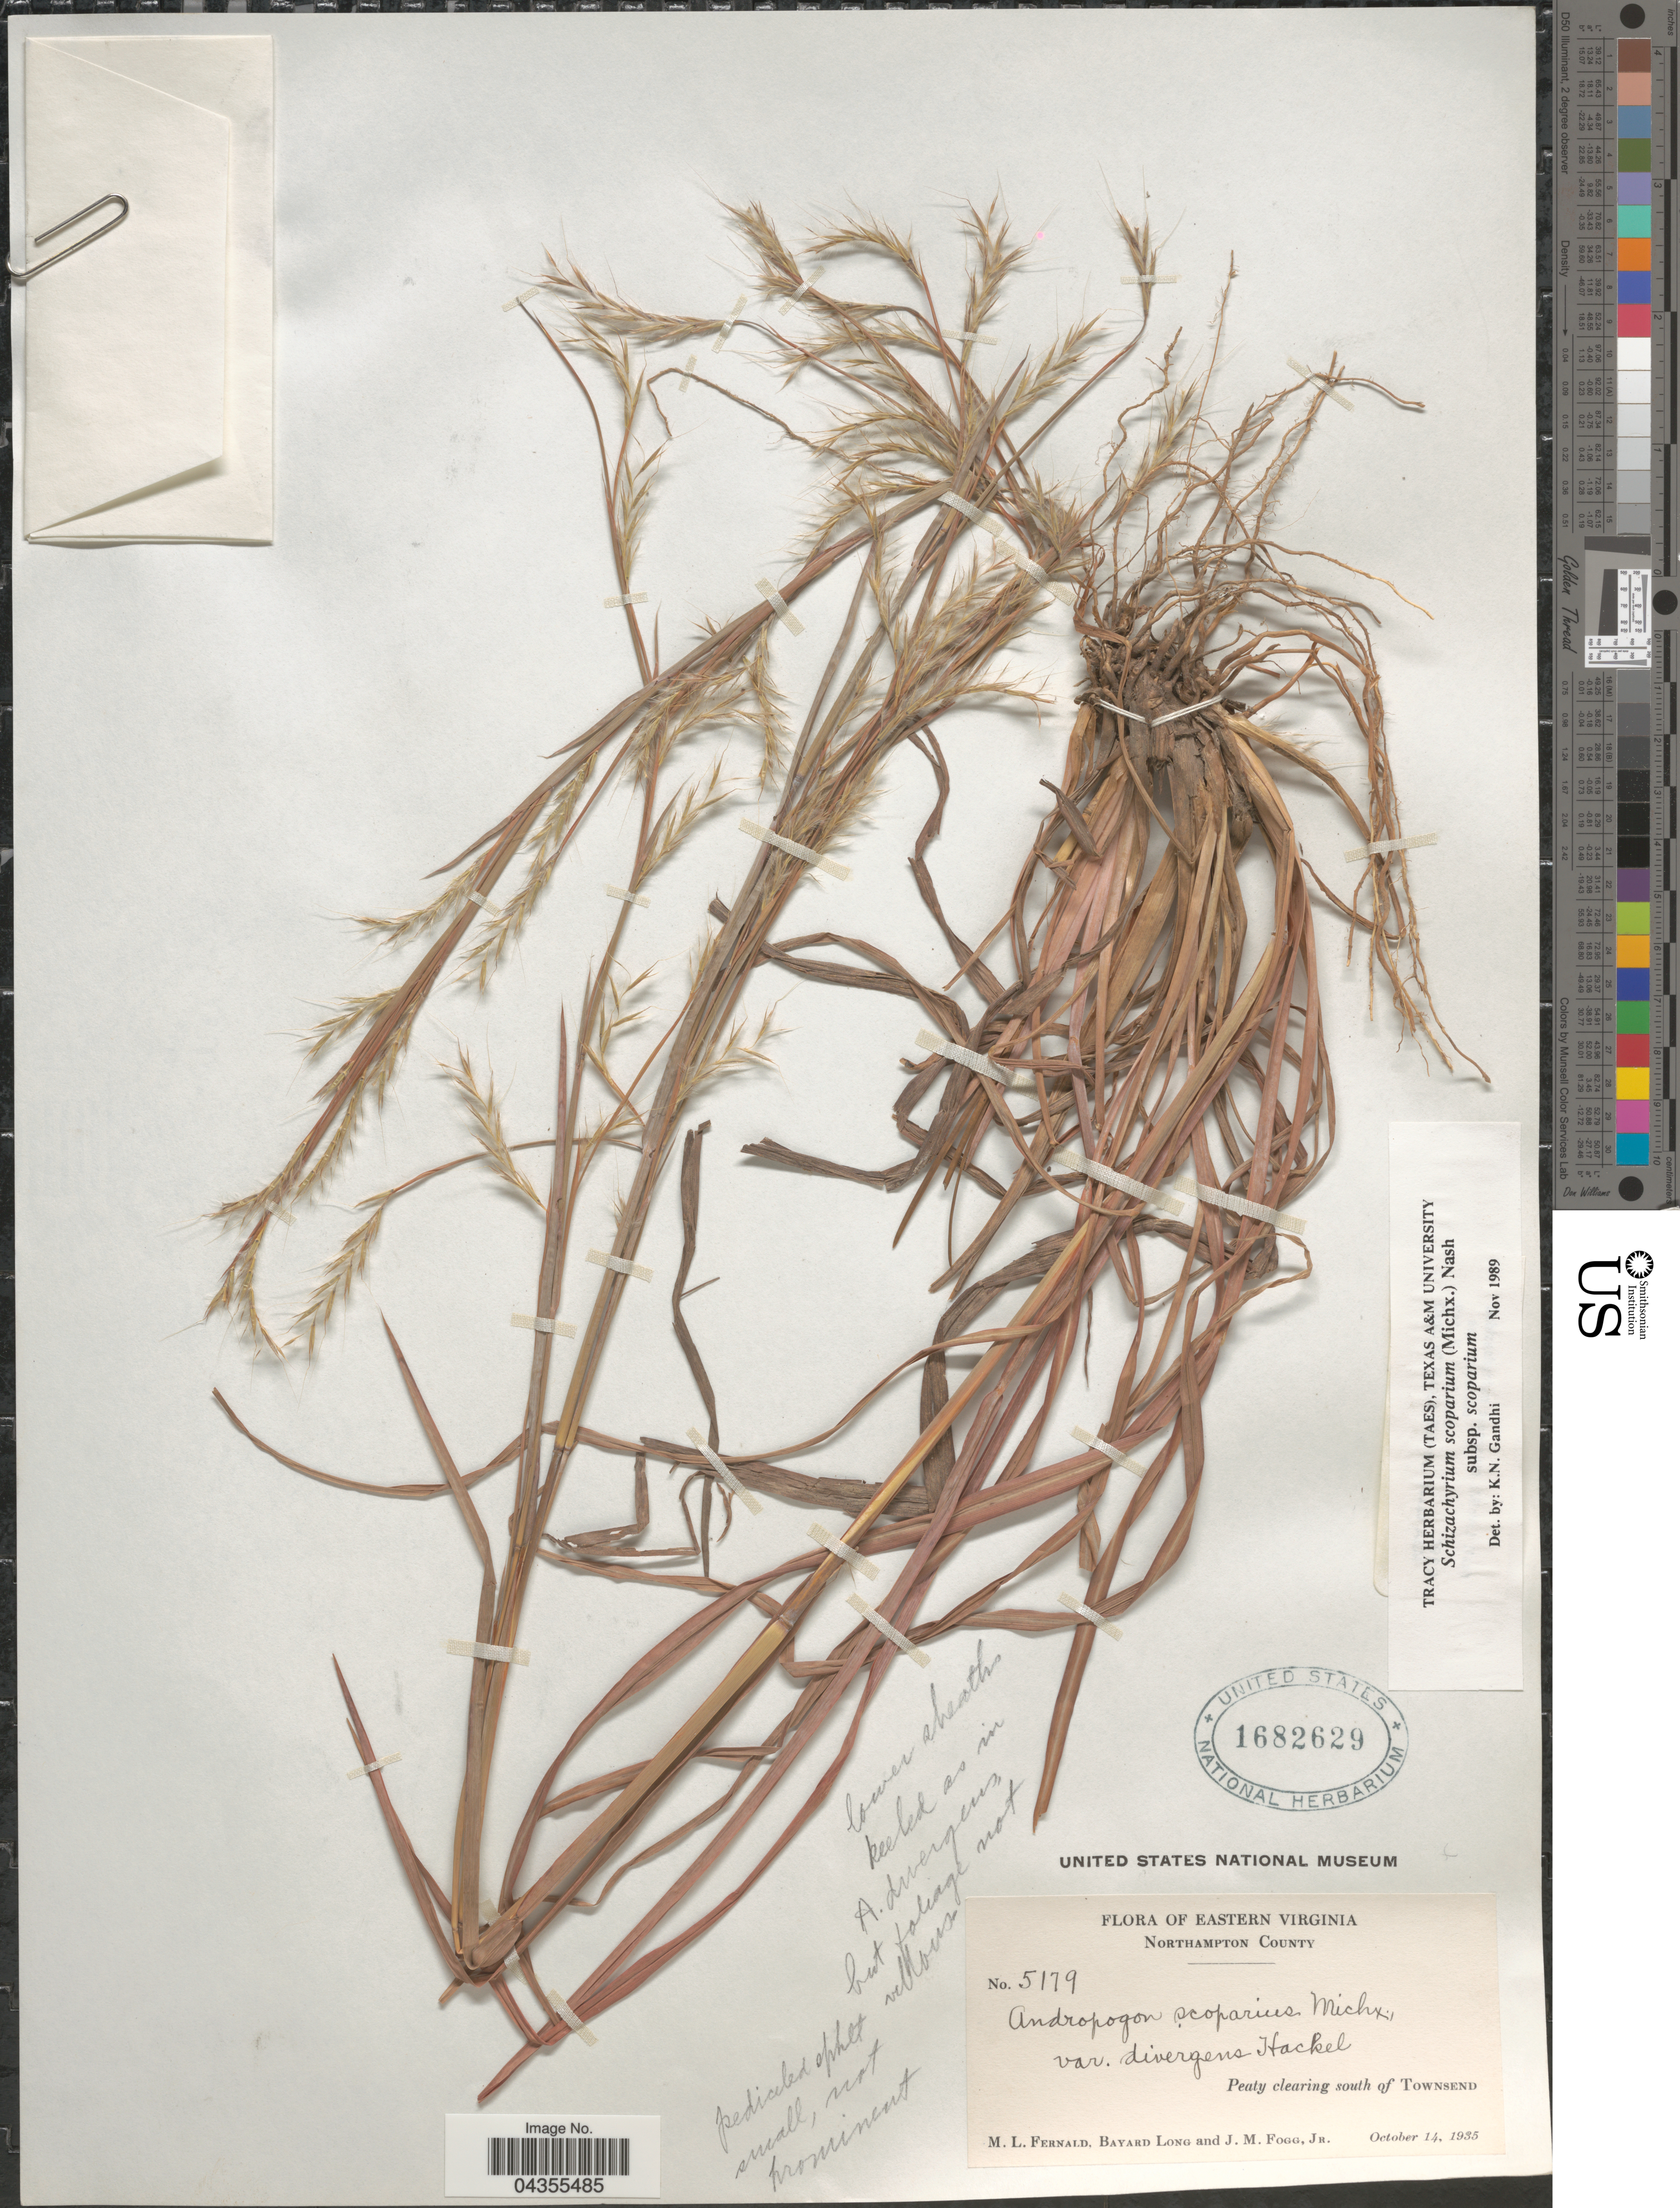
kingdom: Plantae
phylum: Tracheophyta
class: Liliopsida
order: Poales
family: Poaceae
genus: Schizachyrium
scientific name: Schizachyrium scoparium var. scoparium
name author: (Michx.) Nash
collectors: M. L. Fernald, B. Long & J. Fogg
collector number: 5179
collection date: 1935-10-14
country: United States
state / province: Virginia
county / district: Northampton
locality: Eastern Virginia. Peaty clearing south of Townsend.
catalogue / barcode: US 1682629